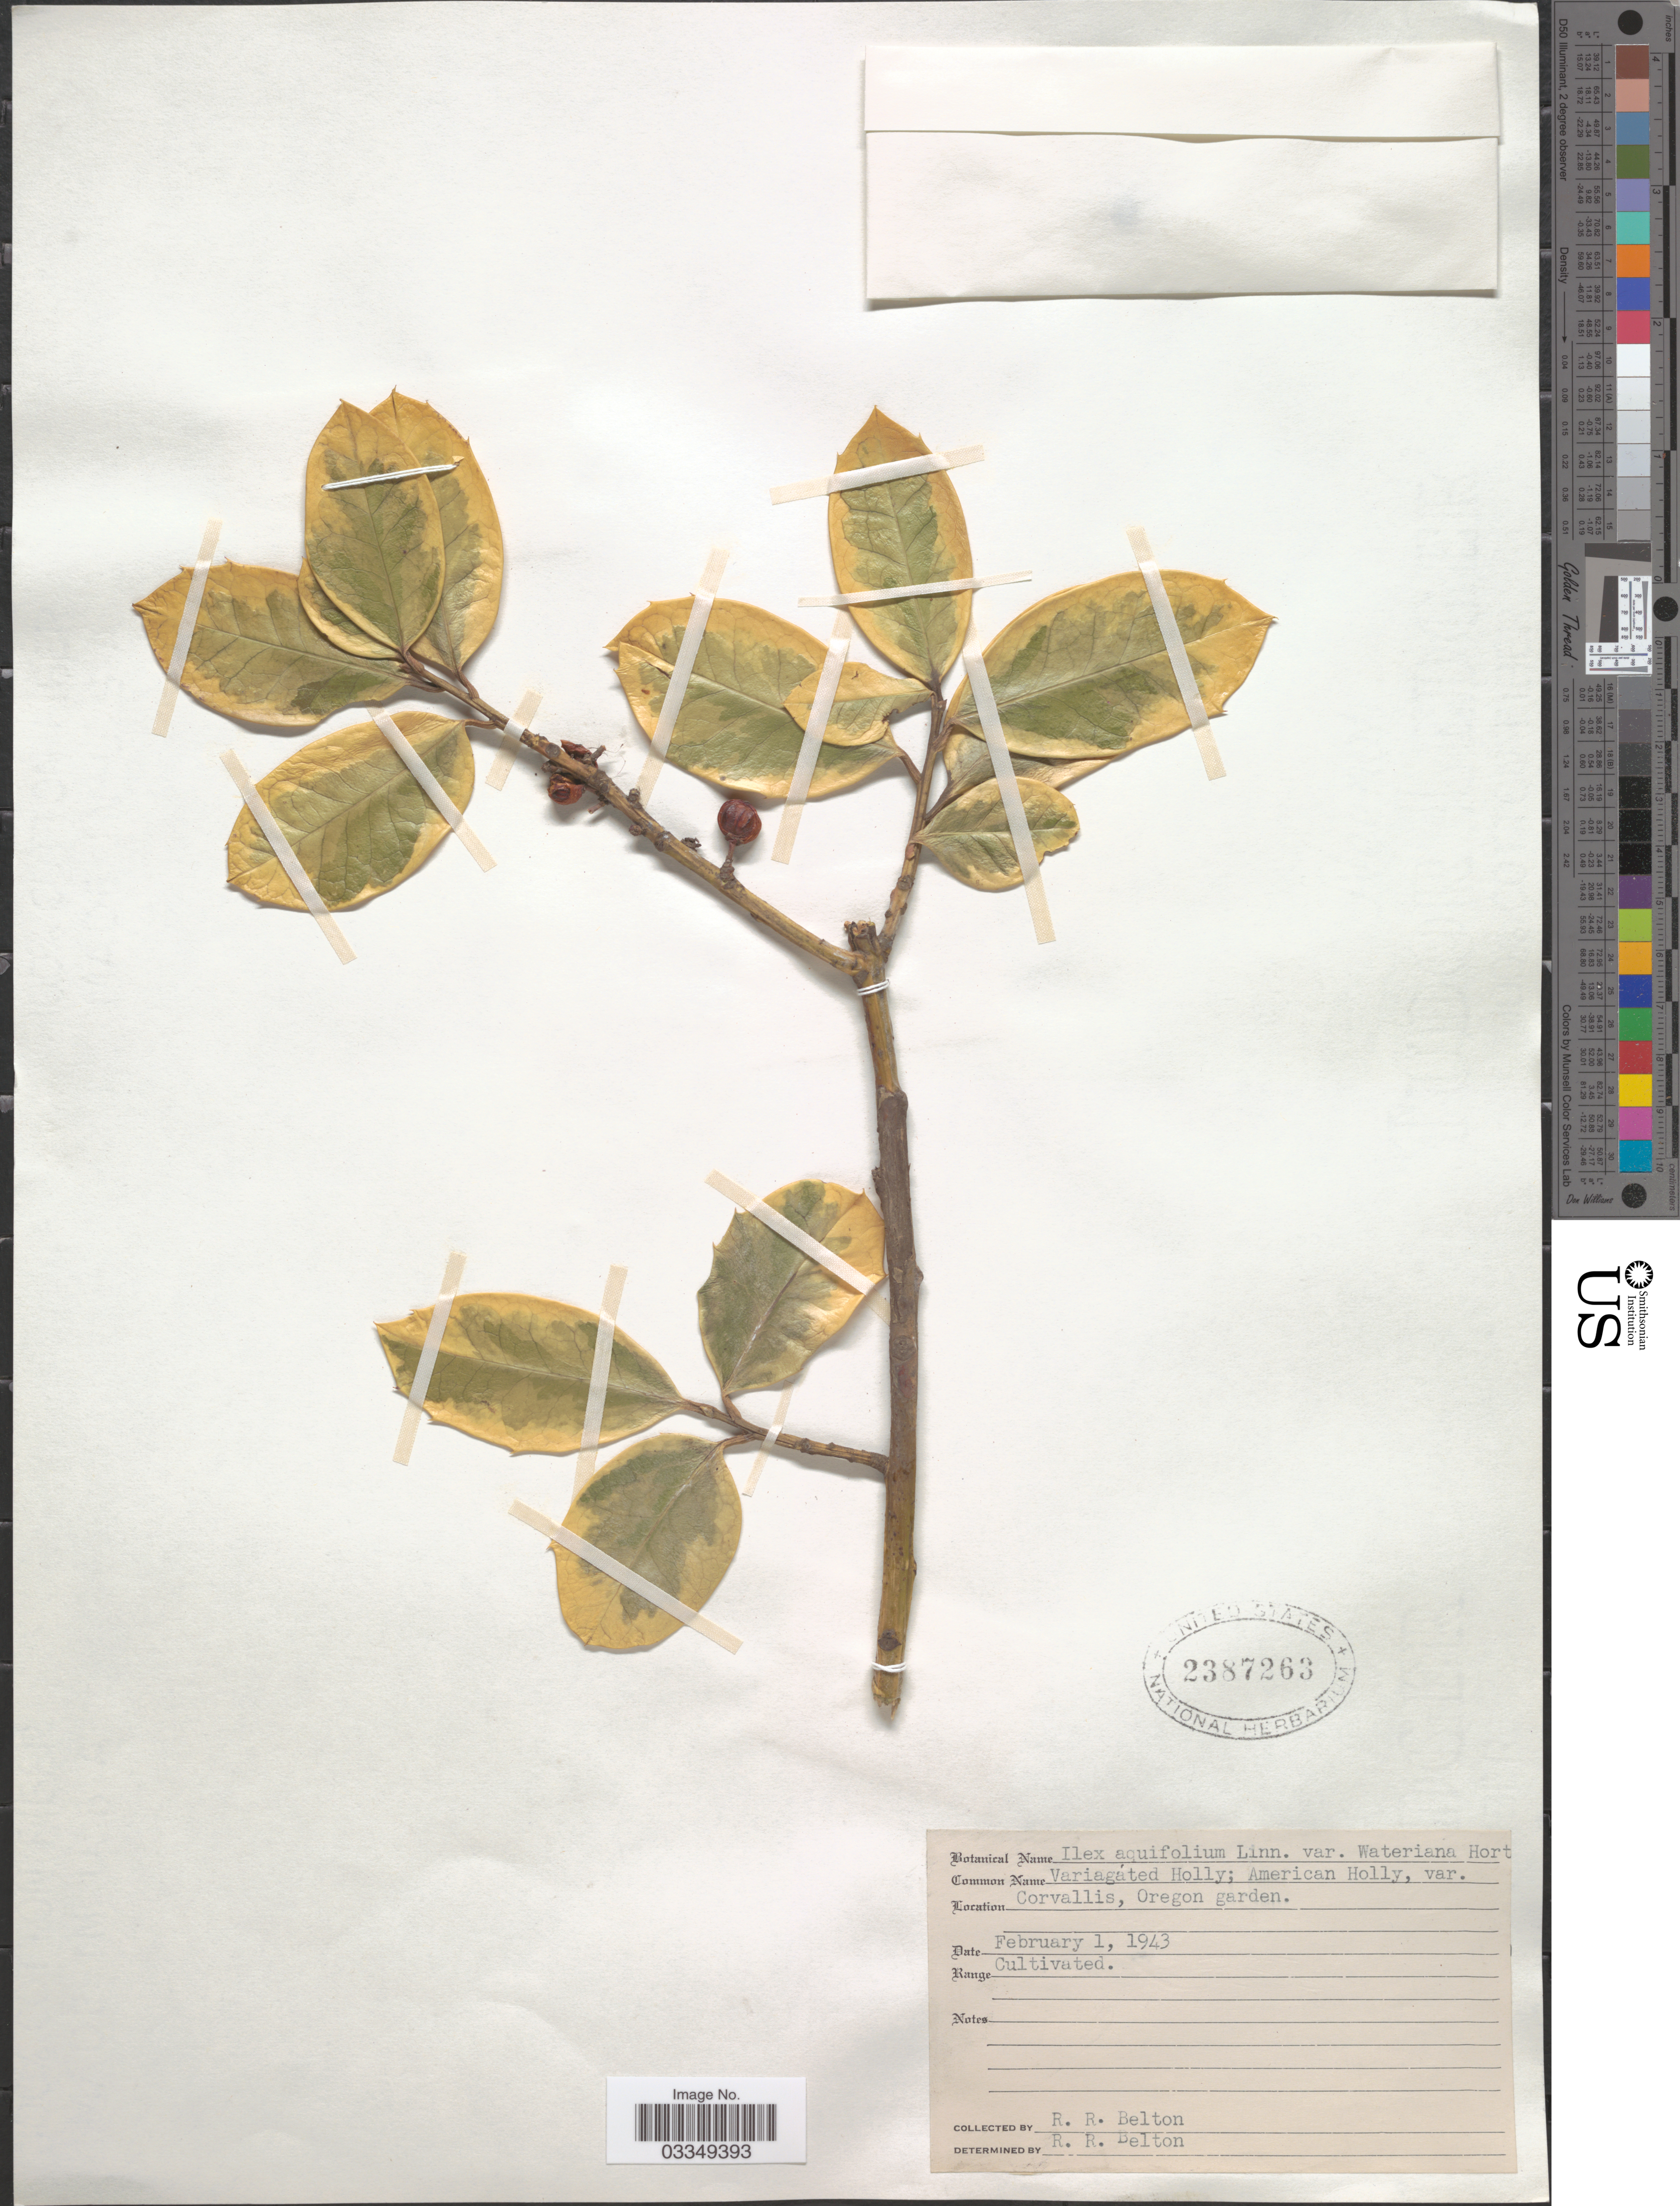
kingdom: Plantae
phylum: Tracheophyta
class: Magnoliopsida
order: Aquifoliales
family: Aquifoliaceae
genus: Ilex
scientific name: Ilex aquifolium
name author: L.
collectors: R. Belton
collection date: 1943-02-01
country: United States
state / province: Oregon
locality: Corvallis, Oregon Garden.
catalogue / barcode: US 2387263